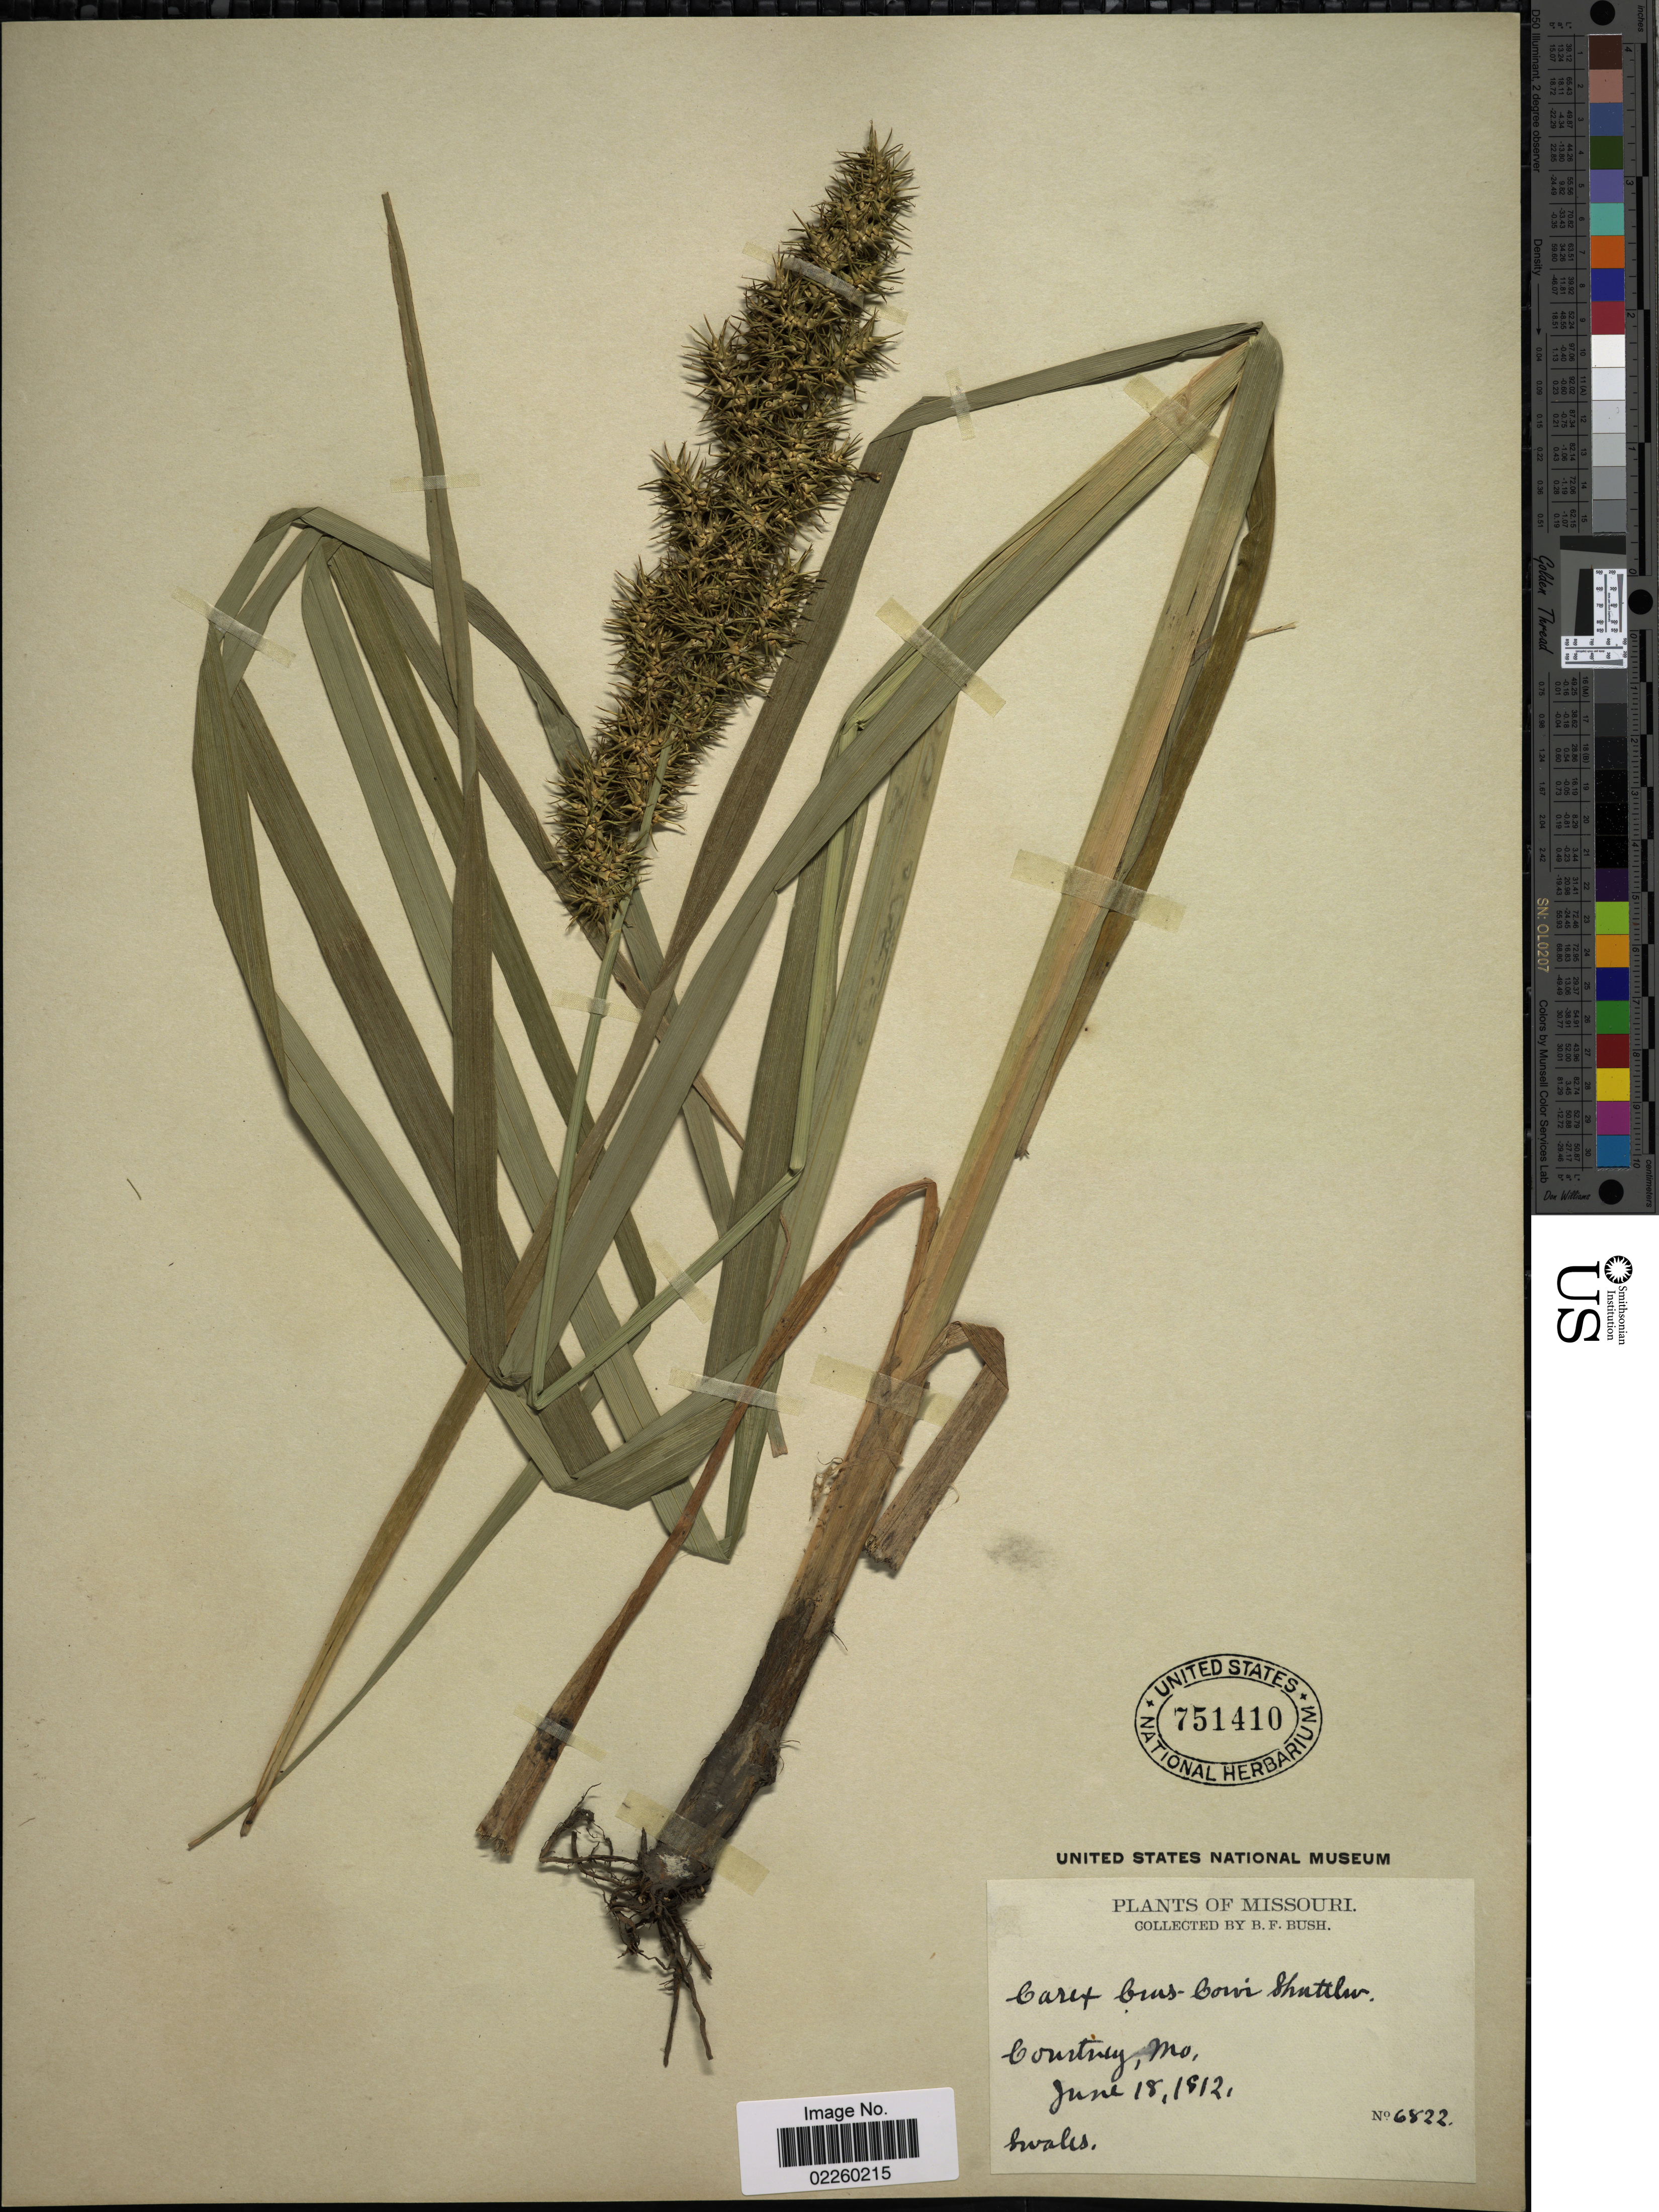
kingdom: Plantae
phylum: Tracheophyta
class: Liliopsida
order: Poales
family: Cyperaceae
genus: Carex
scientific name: Carex crus-corvi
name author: Shuttlew. ex Kunze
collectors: B. F. Bush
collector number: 6822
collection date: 1912-06-18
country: United States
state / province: Missouri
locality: Courtney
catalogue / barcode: US 751410